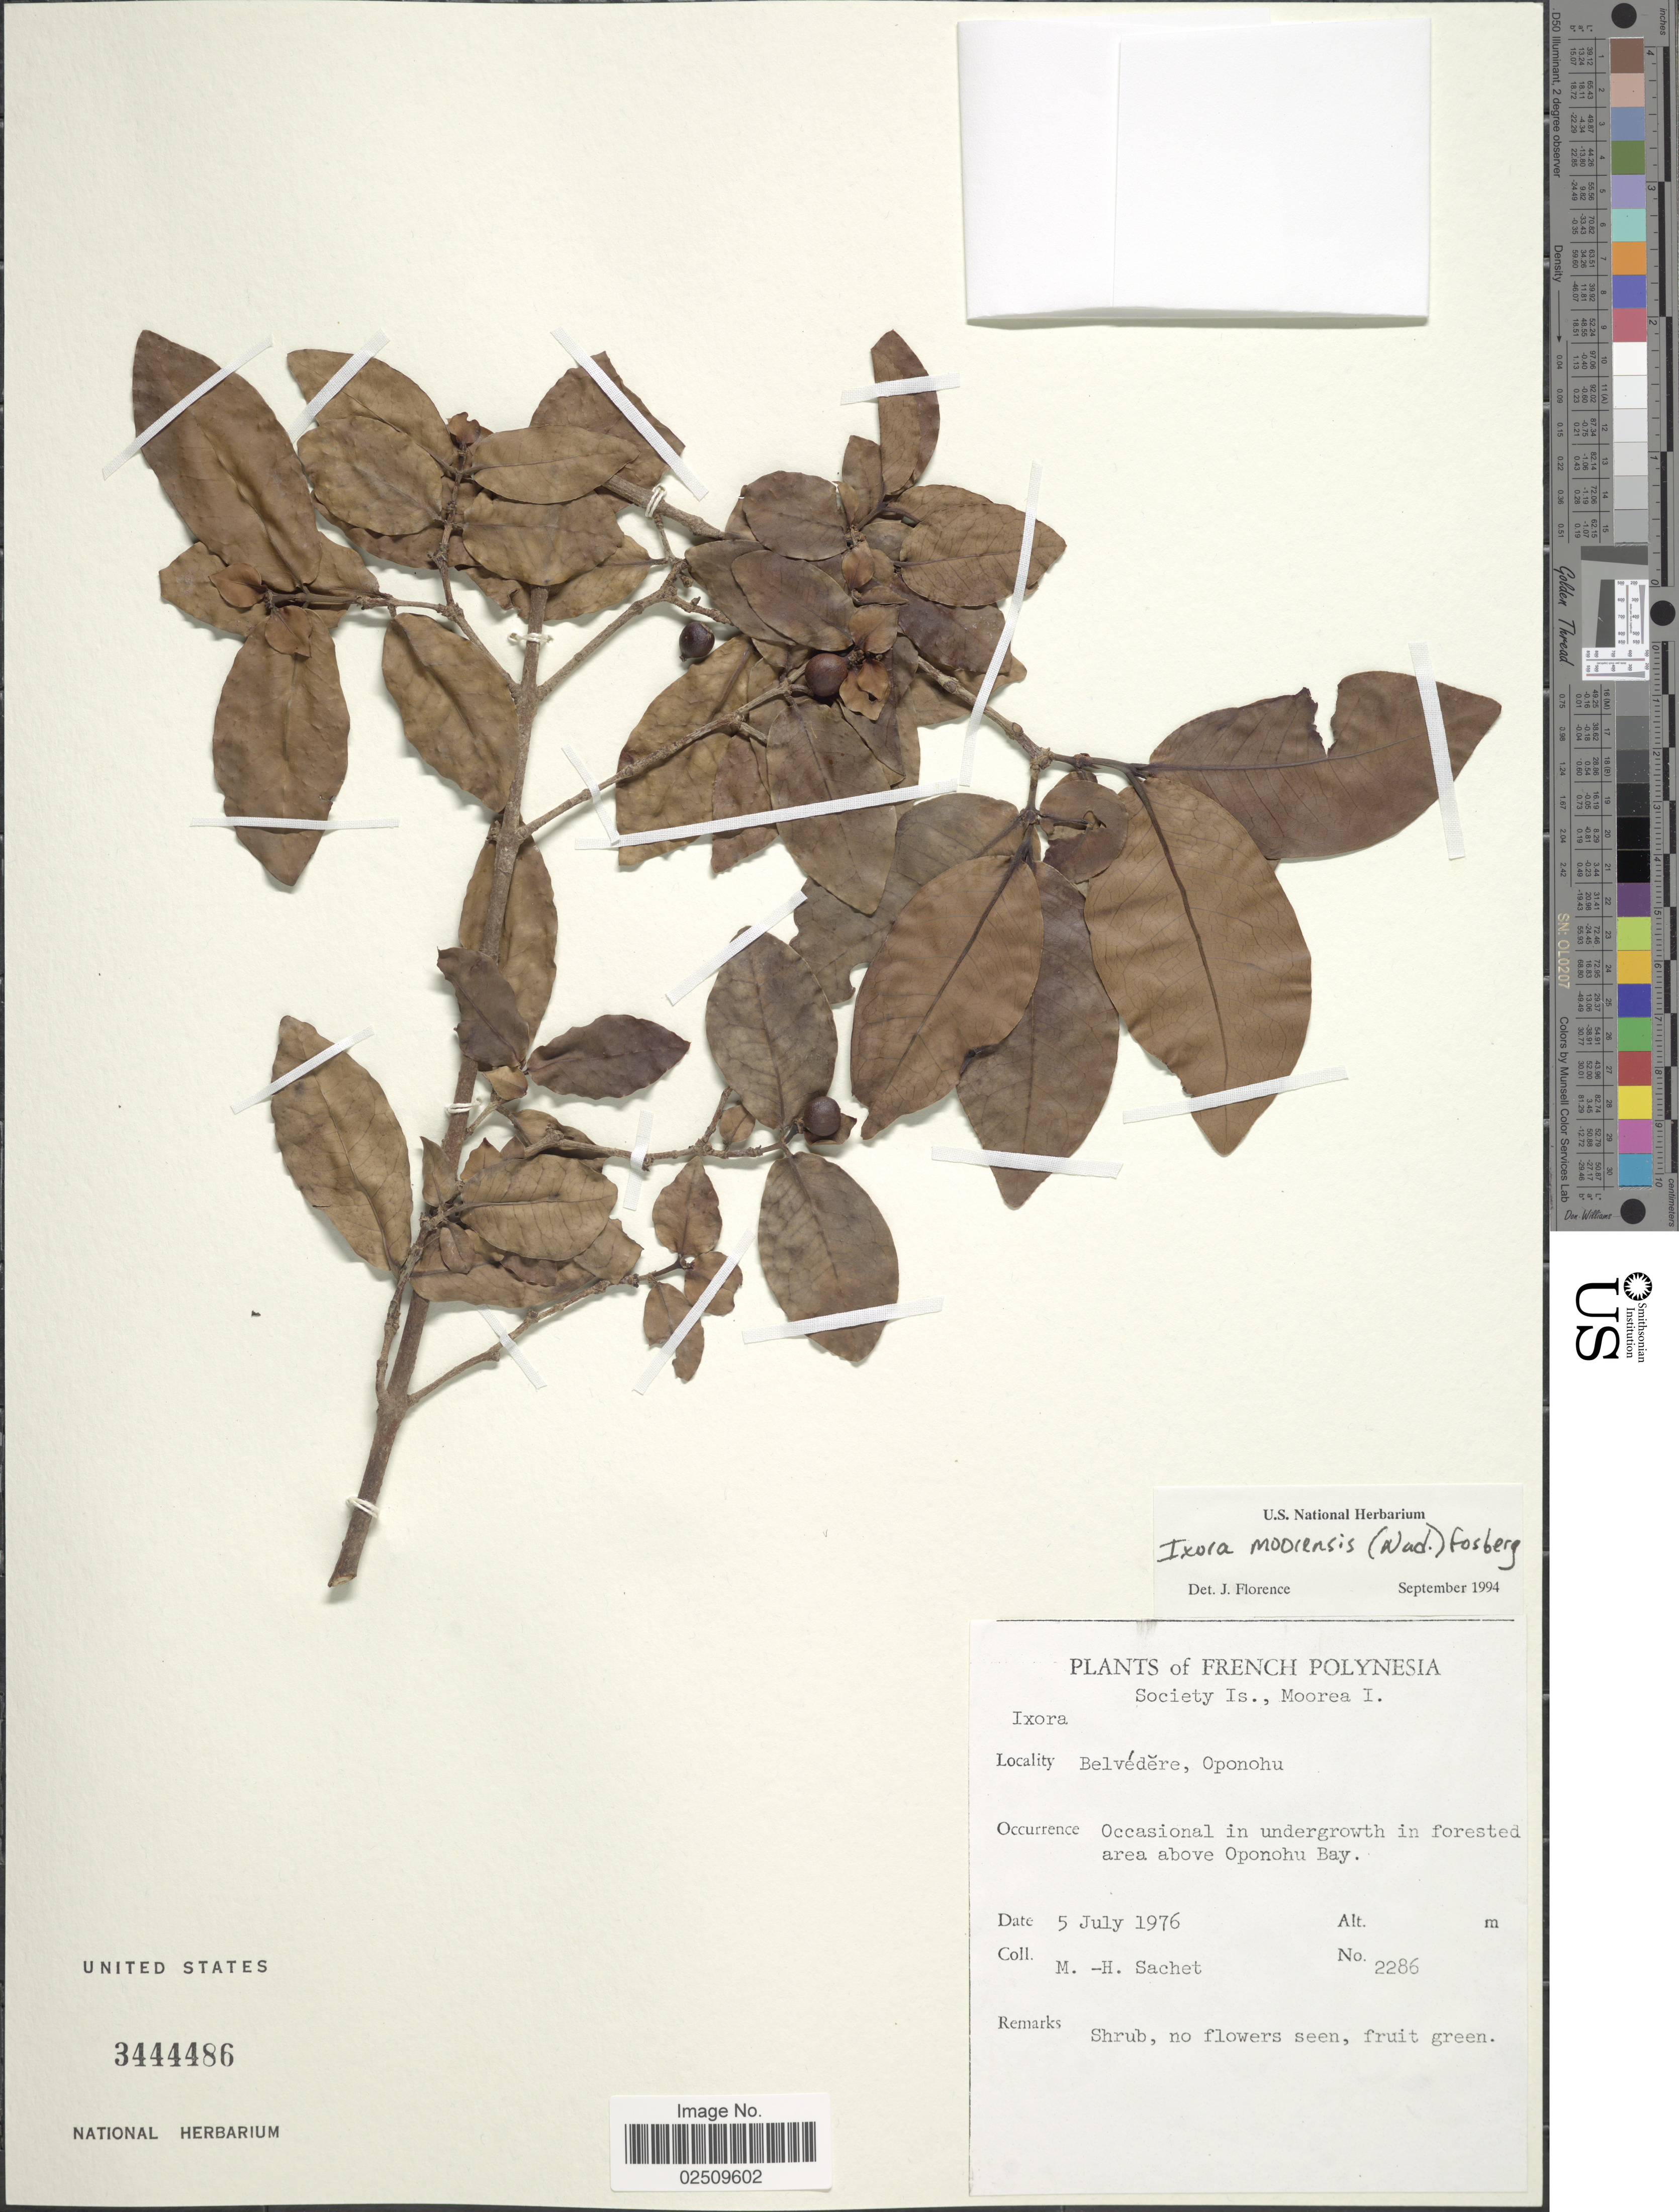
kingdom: Plantae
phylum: Tracheophyta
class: Magnoliopsida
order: Gentianales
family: Rubiaceae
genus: Ixora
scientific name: Ixora mooreensis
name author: (Nadeaud) Fosberg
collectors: M.-H. Sachet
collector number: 2286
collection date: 1976-07-05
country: French Polynesia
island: Moorea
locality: Society Is., Moorea I. Belvédere, Oponohu, Occasional in undergrowth in forested area above Oponohu Bay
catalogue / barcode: US 3444486